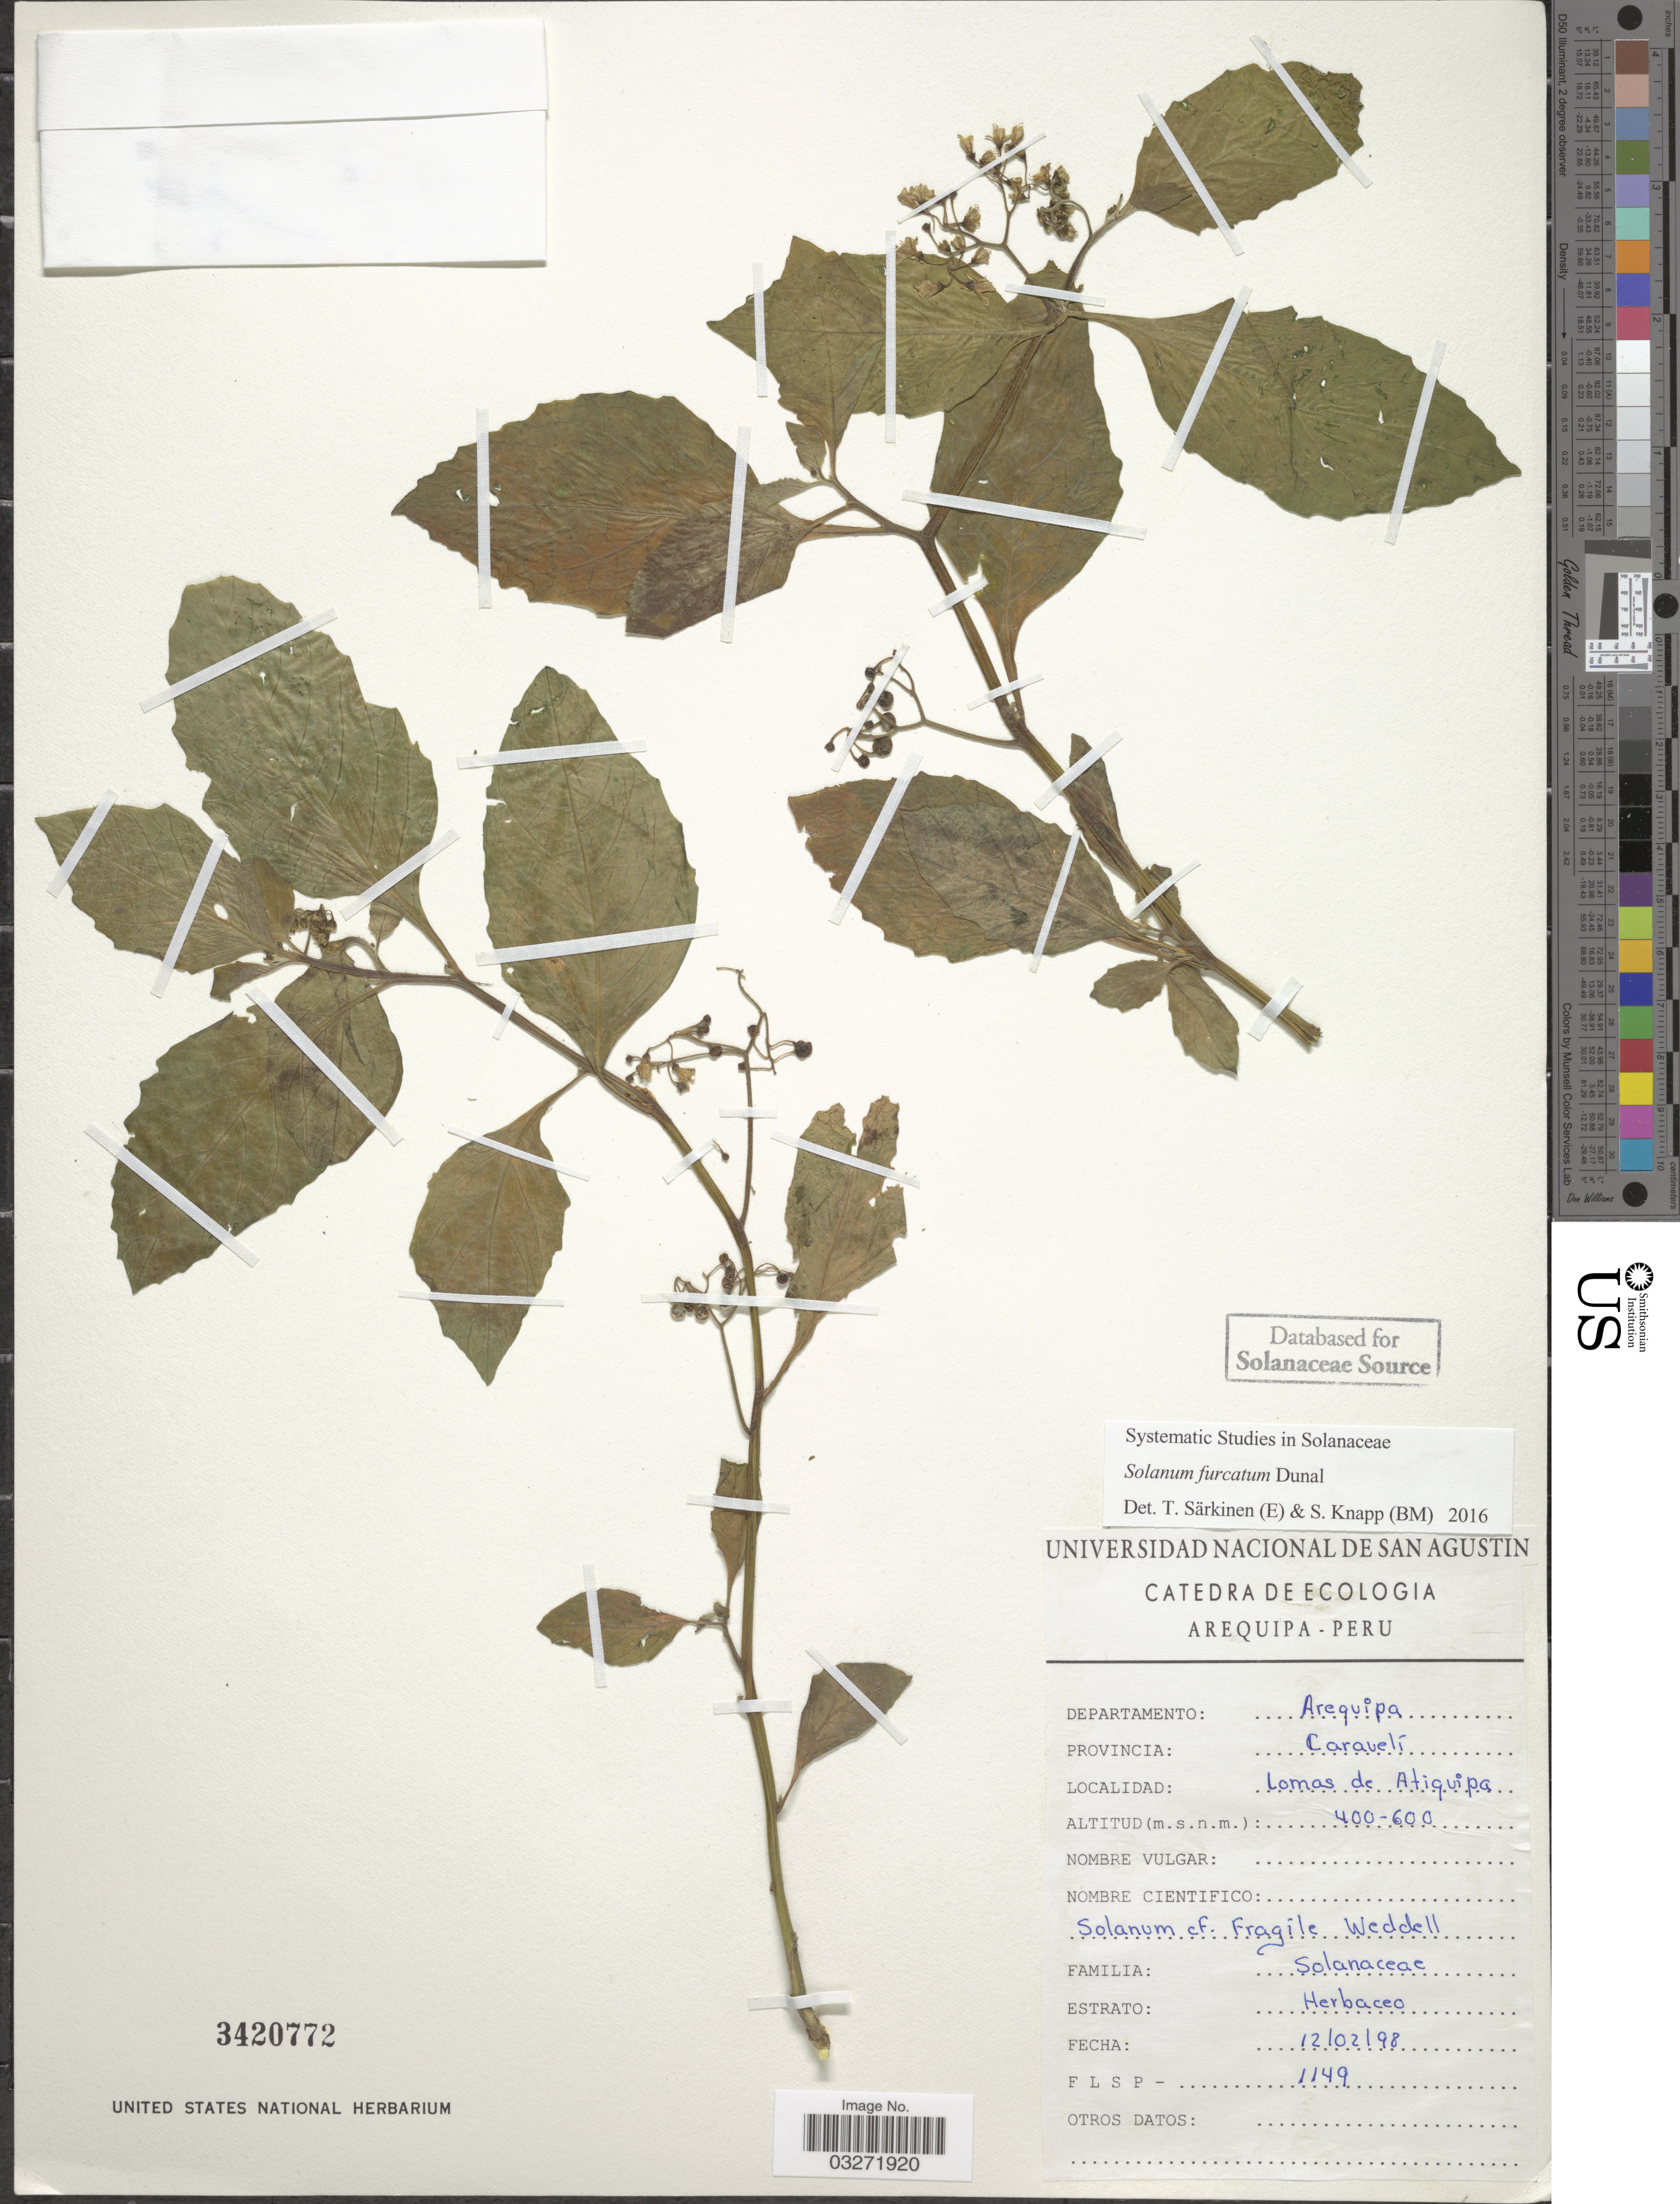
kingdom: Plantae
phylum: Tracheophyta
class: Magnoliopsida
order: Solanales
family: Solanaceae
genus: Solanum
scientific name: Solanum furcatum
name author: Dunal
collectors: F. L. S. P.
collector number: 1149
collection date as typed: Transcribed d/m/y: 12/2/98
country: Peru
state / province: Arequipa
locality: Departamento: Arequipa. Provincia: Caravelí. Lomas de Atiquipa.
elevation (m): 400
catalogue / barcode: US 3420772